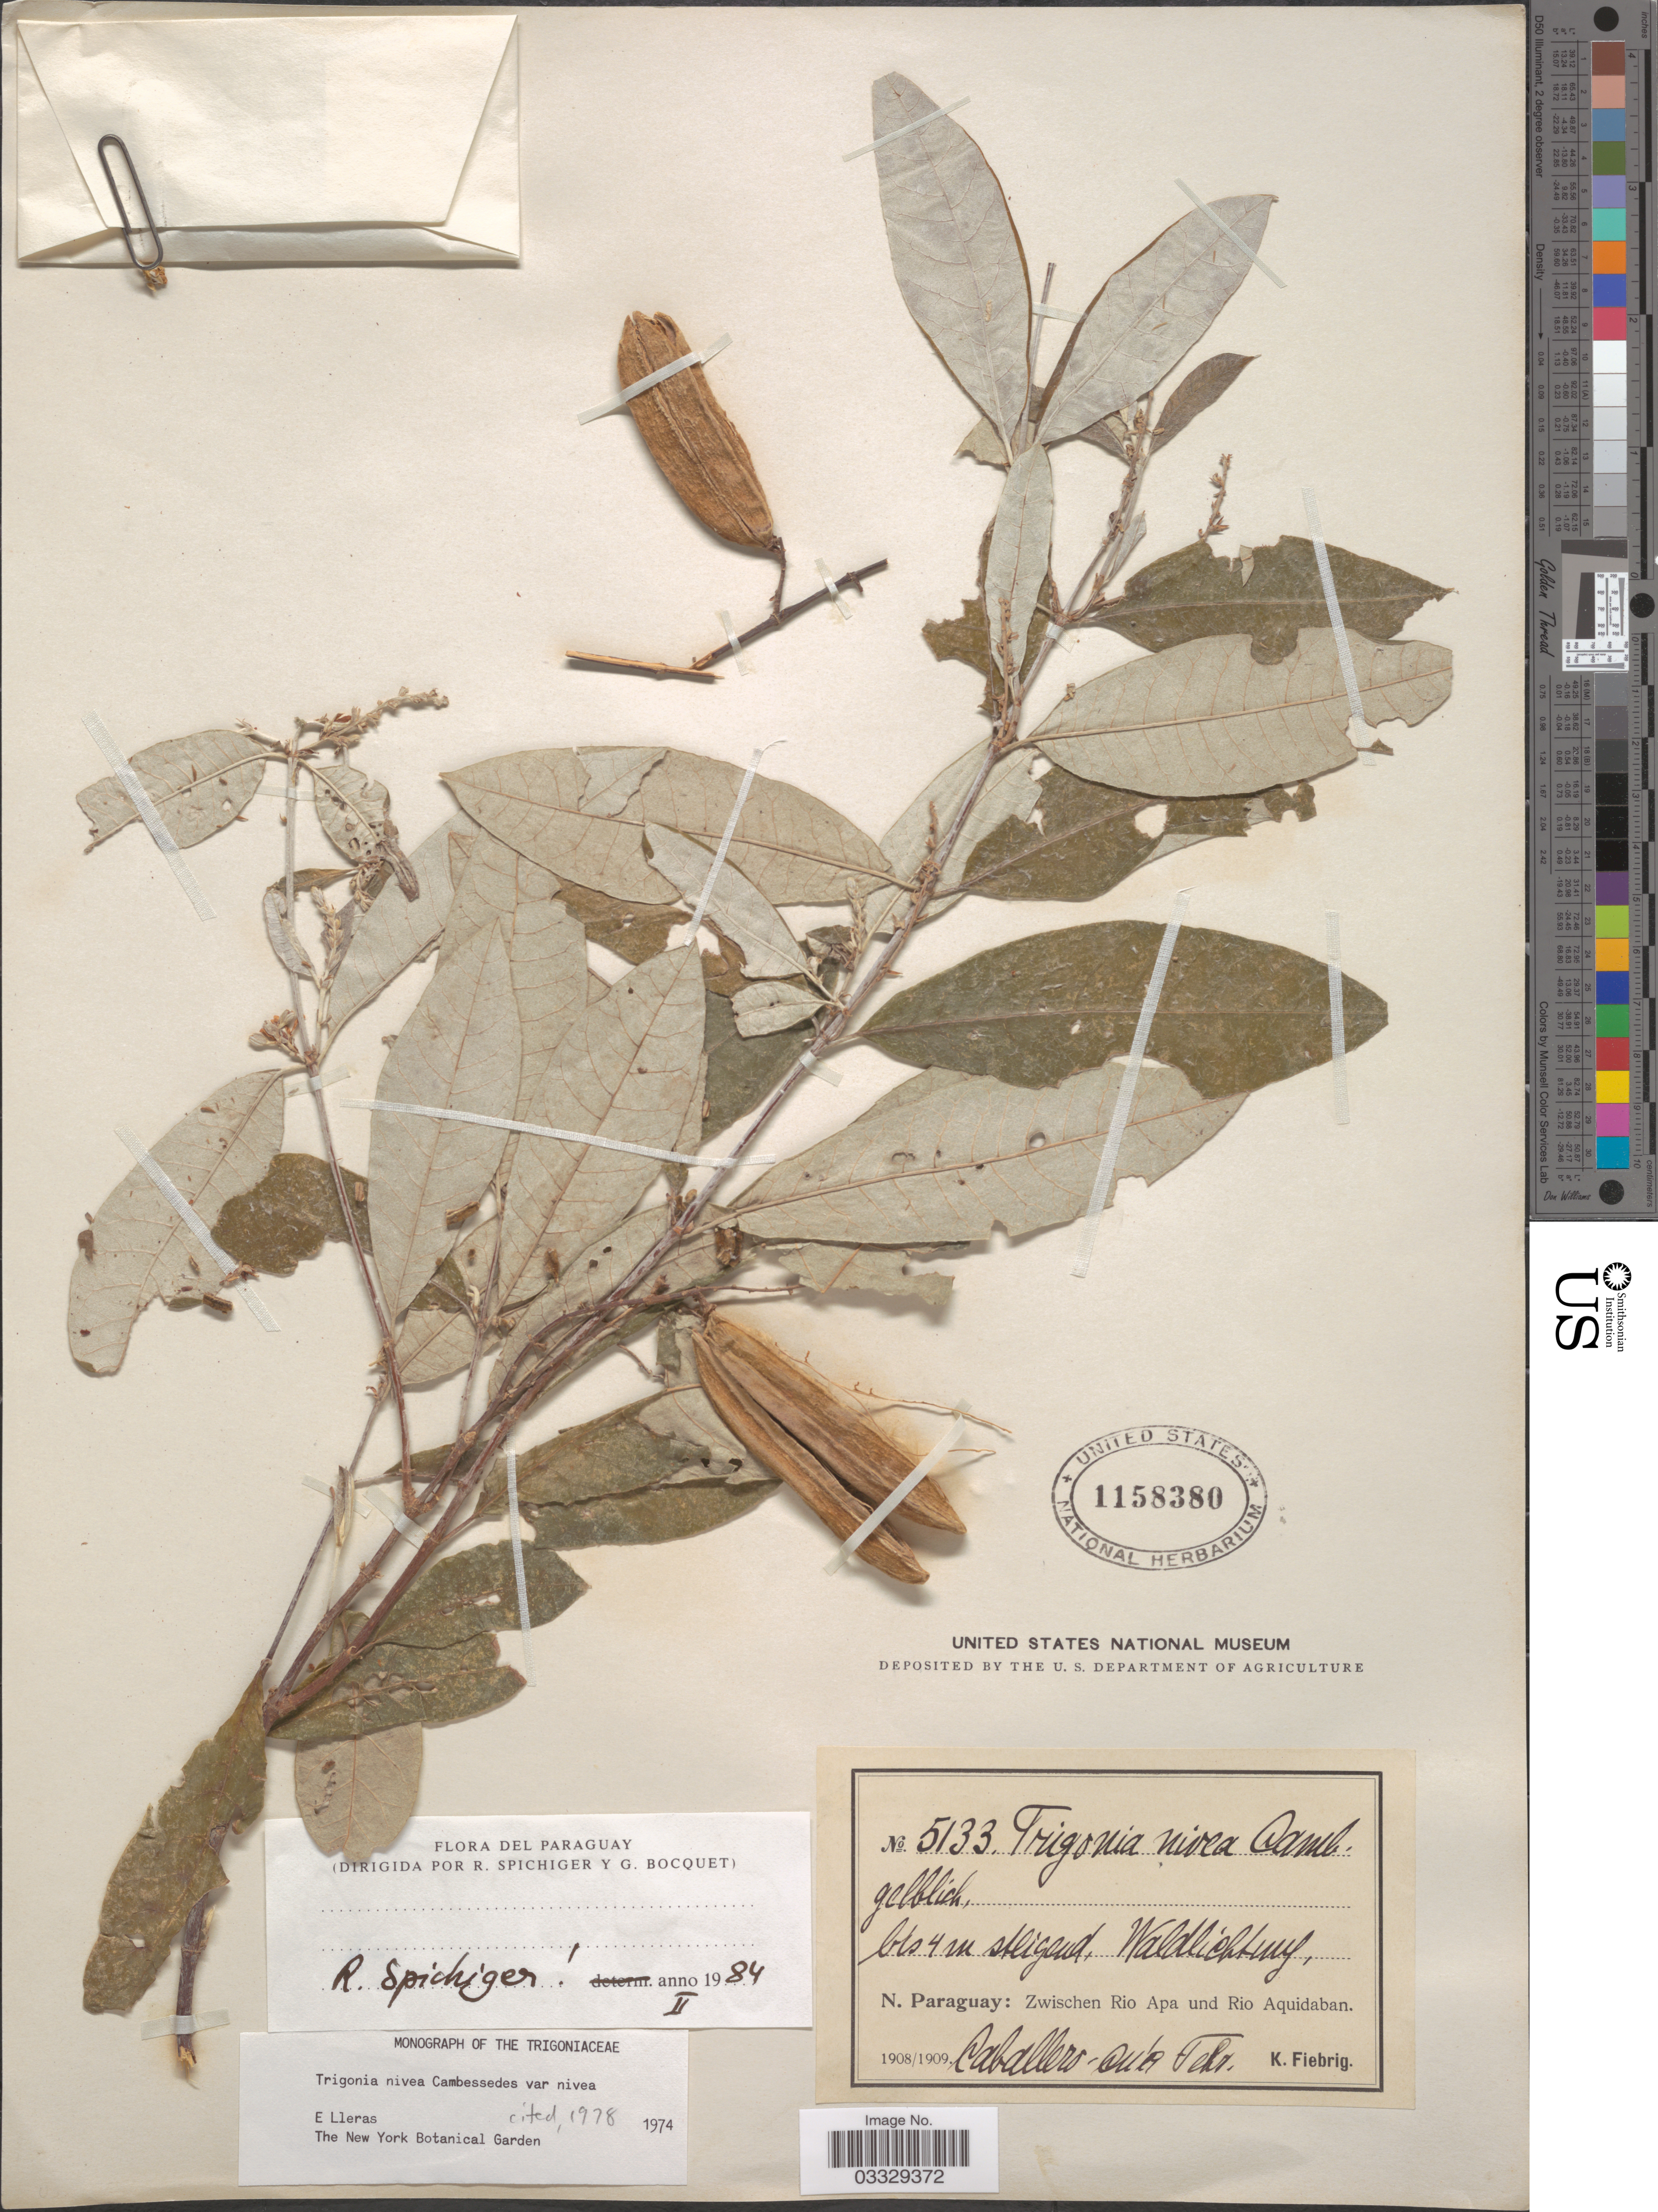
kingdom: Plantae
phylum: Tracheophyta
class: Magnoliopsida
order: Malpighiales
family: Trigoniaceae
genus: Trigonia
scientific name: Trigonia nivea var. nivea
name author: Cambess.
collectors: K. Fiebrig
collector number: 5133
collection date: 1908/1909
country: Paraguay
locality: N. Paraguay: Zwischen Rio Apa und Rio Aquidaban. Caballero Cué.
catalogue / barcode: US 1158380